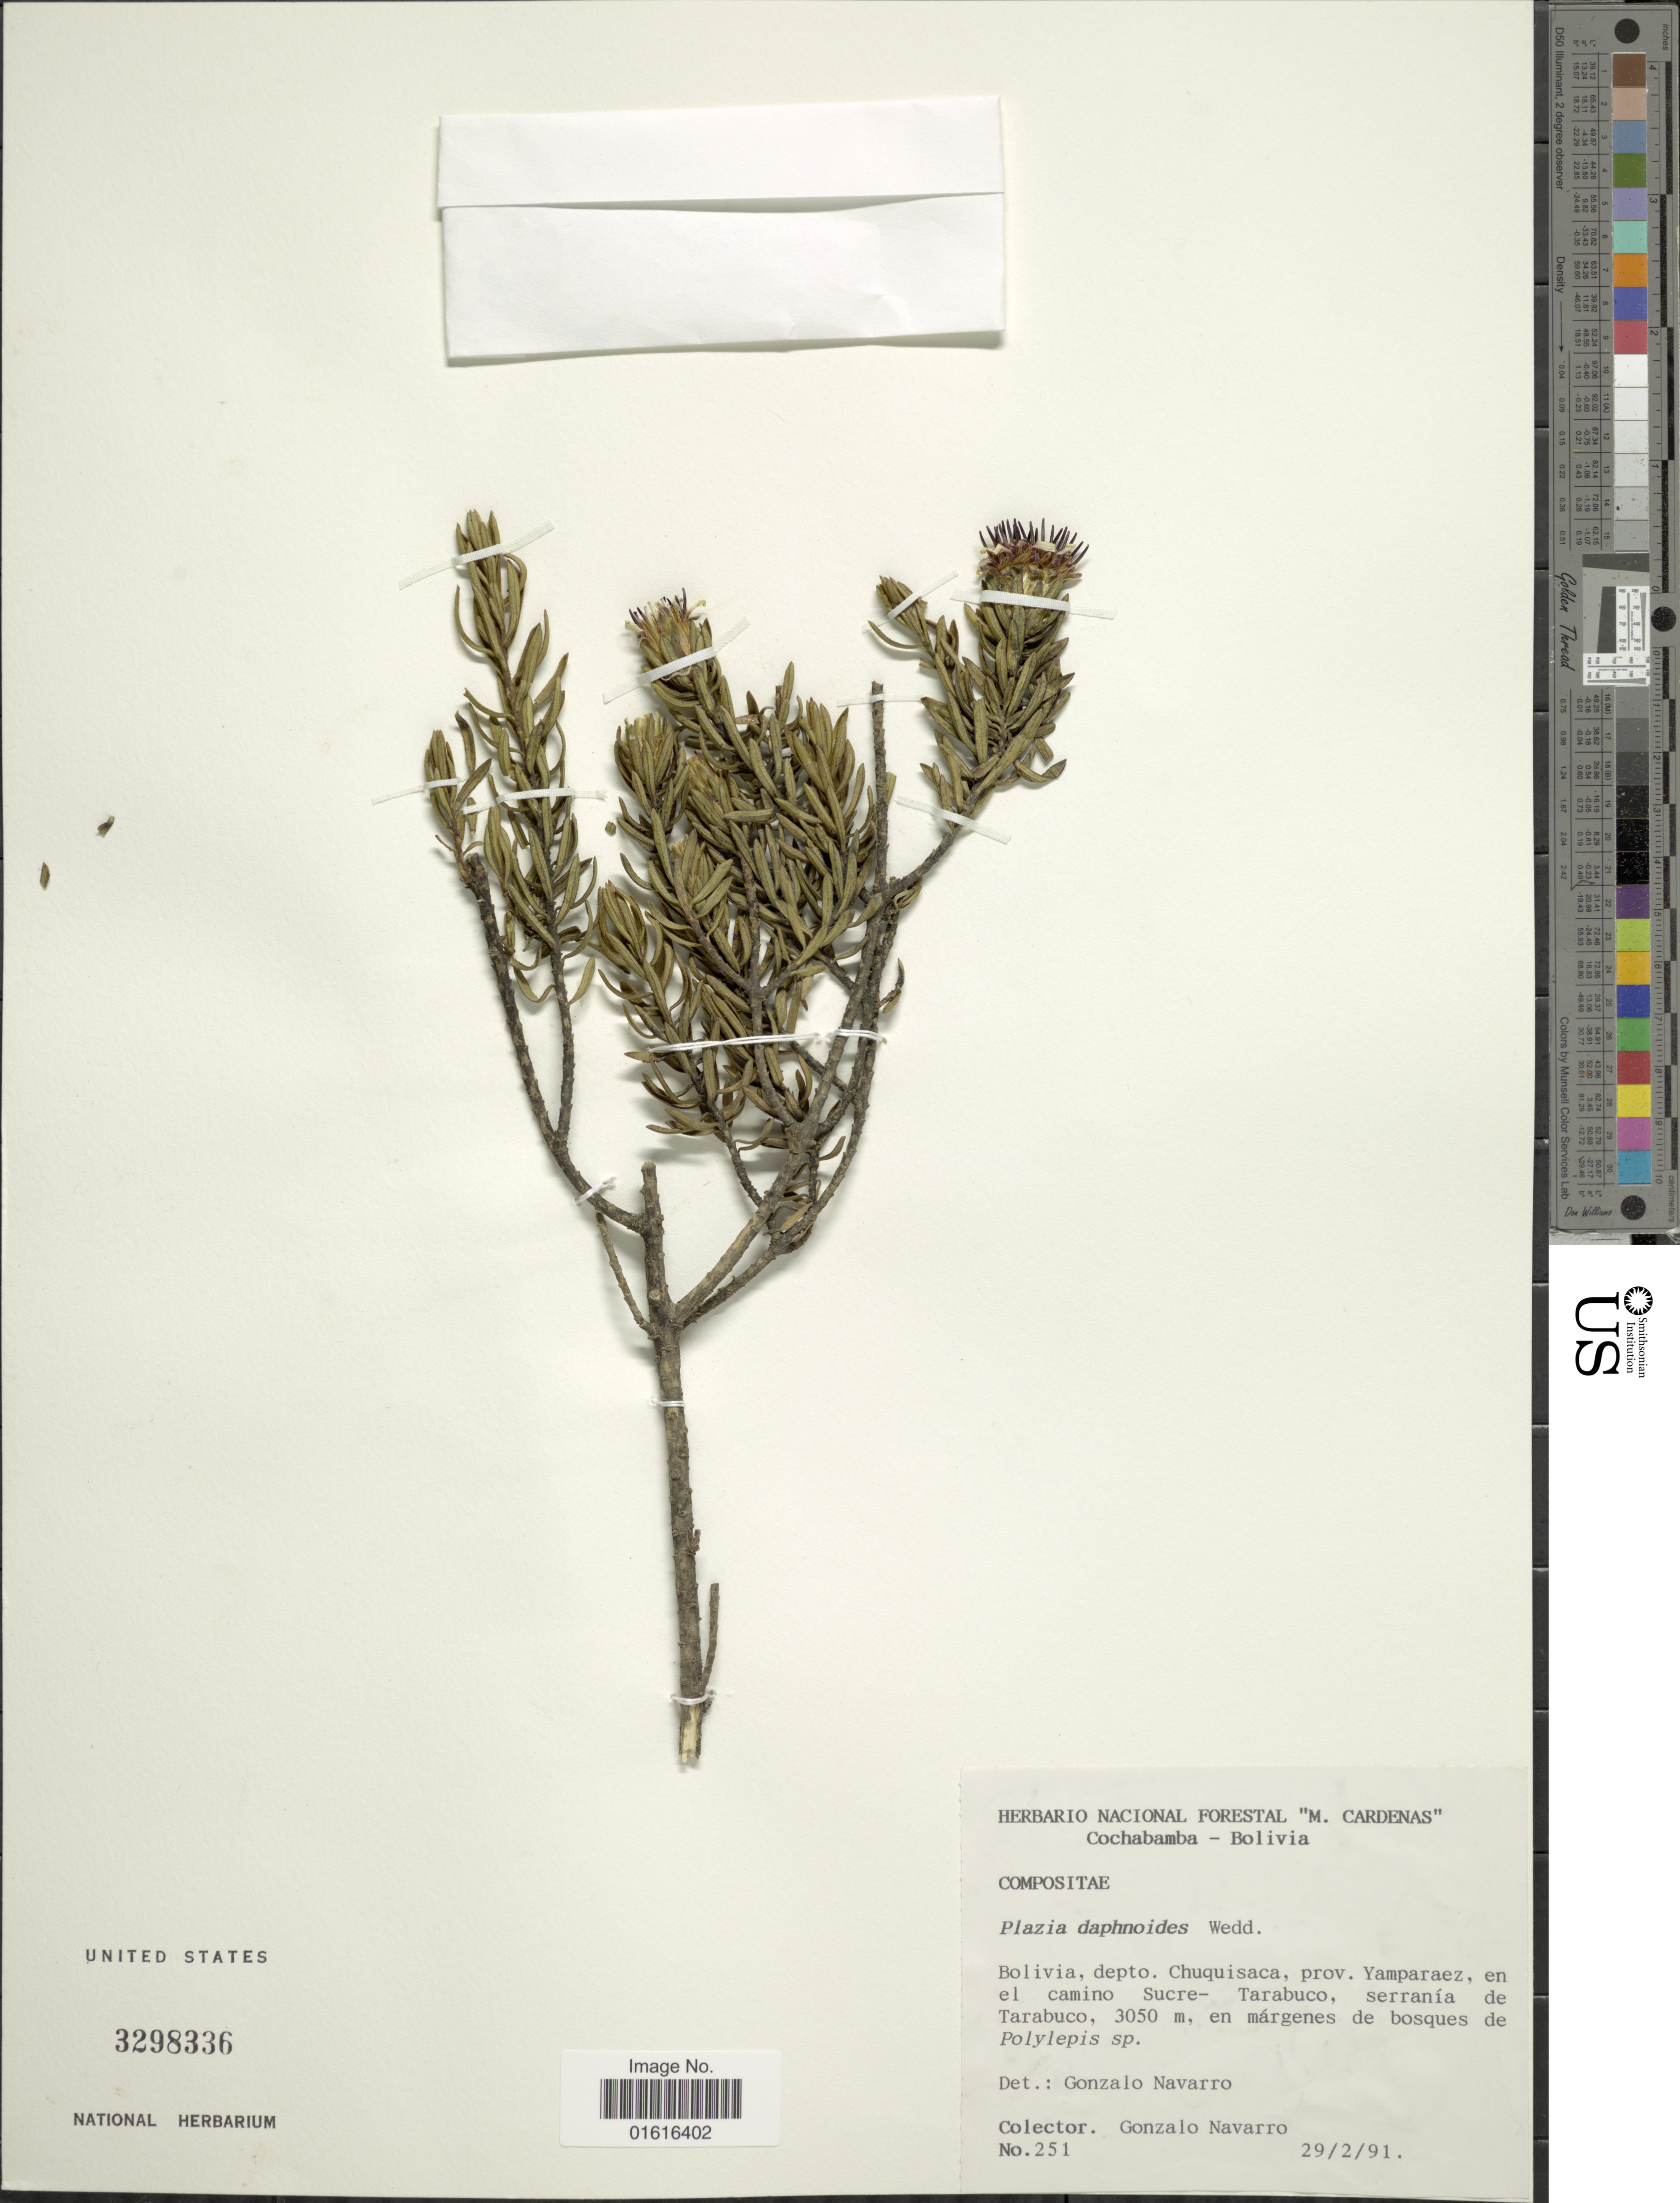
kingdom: Plantae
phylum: Tracheophyta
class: Magnoliopsida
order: Asterales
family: Asteraceae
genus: Plazia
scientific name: Plazia daphnoides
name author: Wedd.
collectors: G. Navarro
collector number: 251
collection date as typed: Transcribed d/m/y: 29/2/91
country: Bolivia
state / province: Chuquisaca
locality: Prov. Yamparaez, en el camino Sucre- Tarabuco, serrania de Tarabuco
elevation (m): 3050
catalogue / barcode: US 3298336